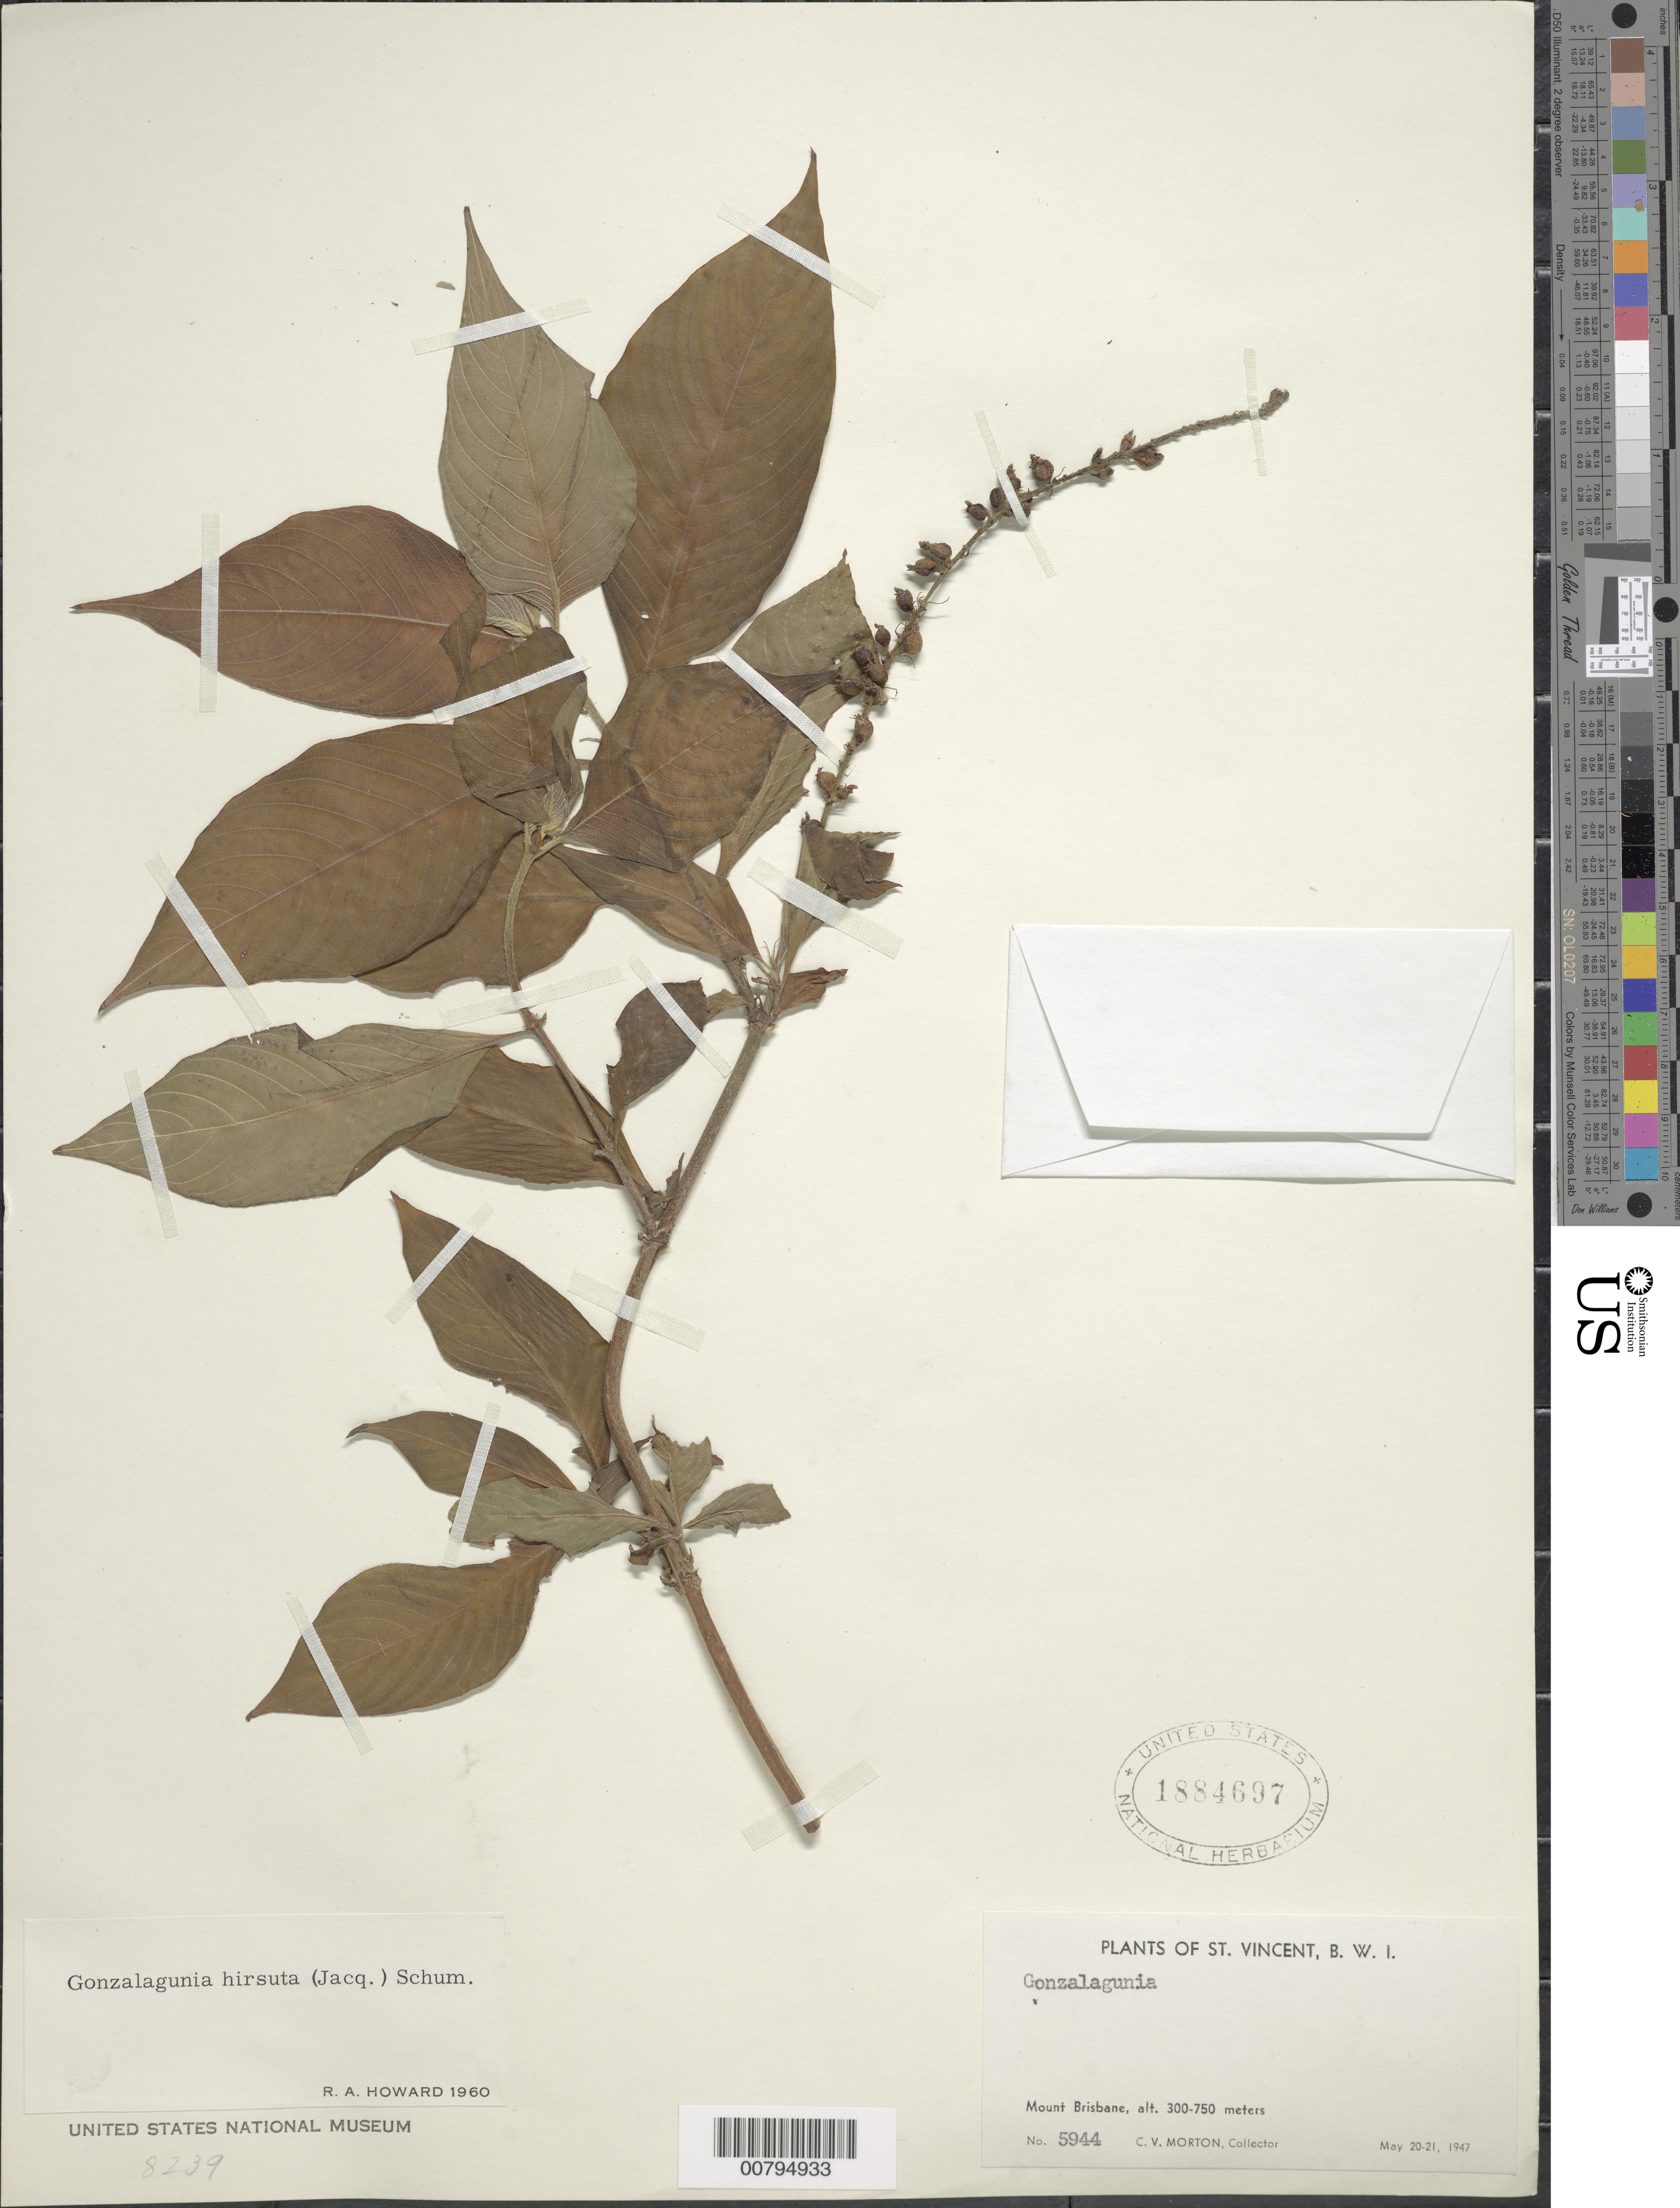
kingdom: Plantae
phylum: Tracheophyta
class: Magnoliopsida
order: Gentianales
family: Rubiaceae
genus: Gonzalagunia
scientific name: Gonzalagunia hirsuta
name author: Schum.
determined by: Howard, R. A.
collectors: C. V. Morton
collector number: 5944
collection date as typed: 20 May 1947 to 21 May 1947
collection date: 1947-05-20/1947-05-21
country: St. Vincent - Grenadines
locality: Mount Brisbane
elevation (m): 300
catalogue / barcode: US 1884697